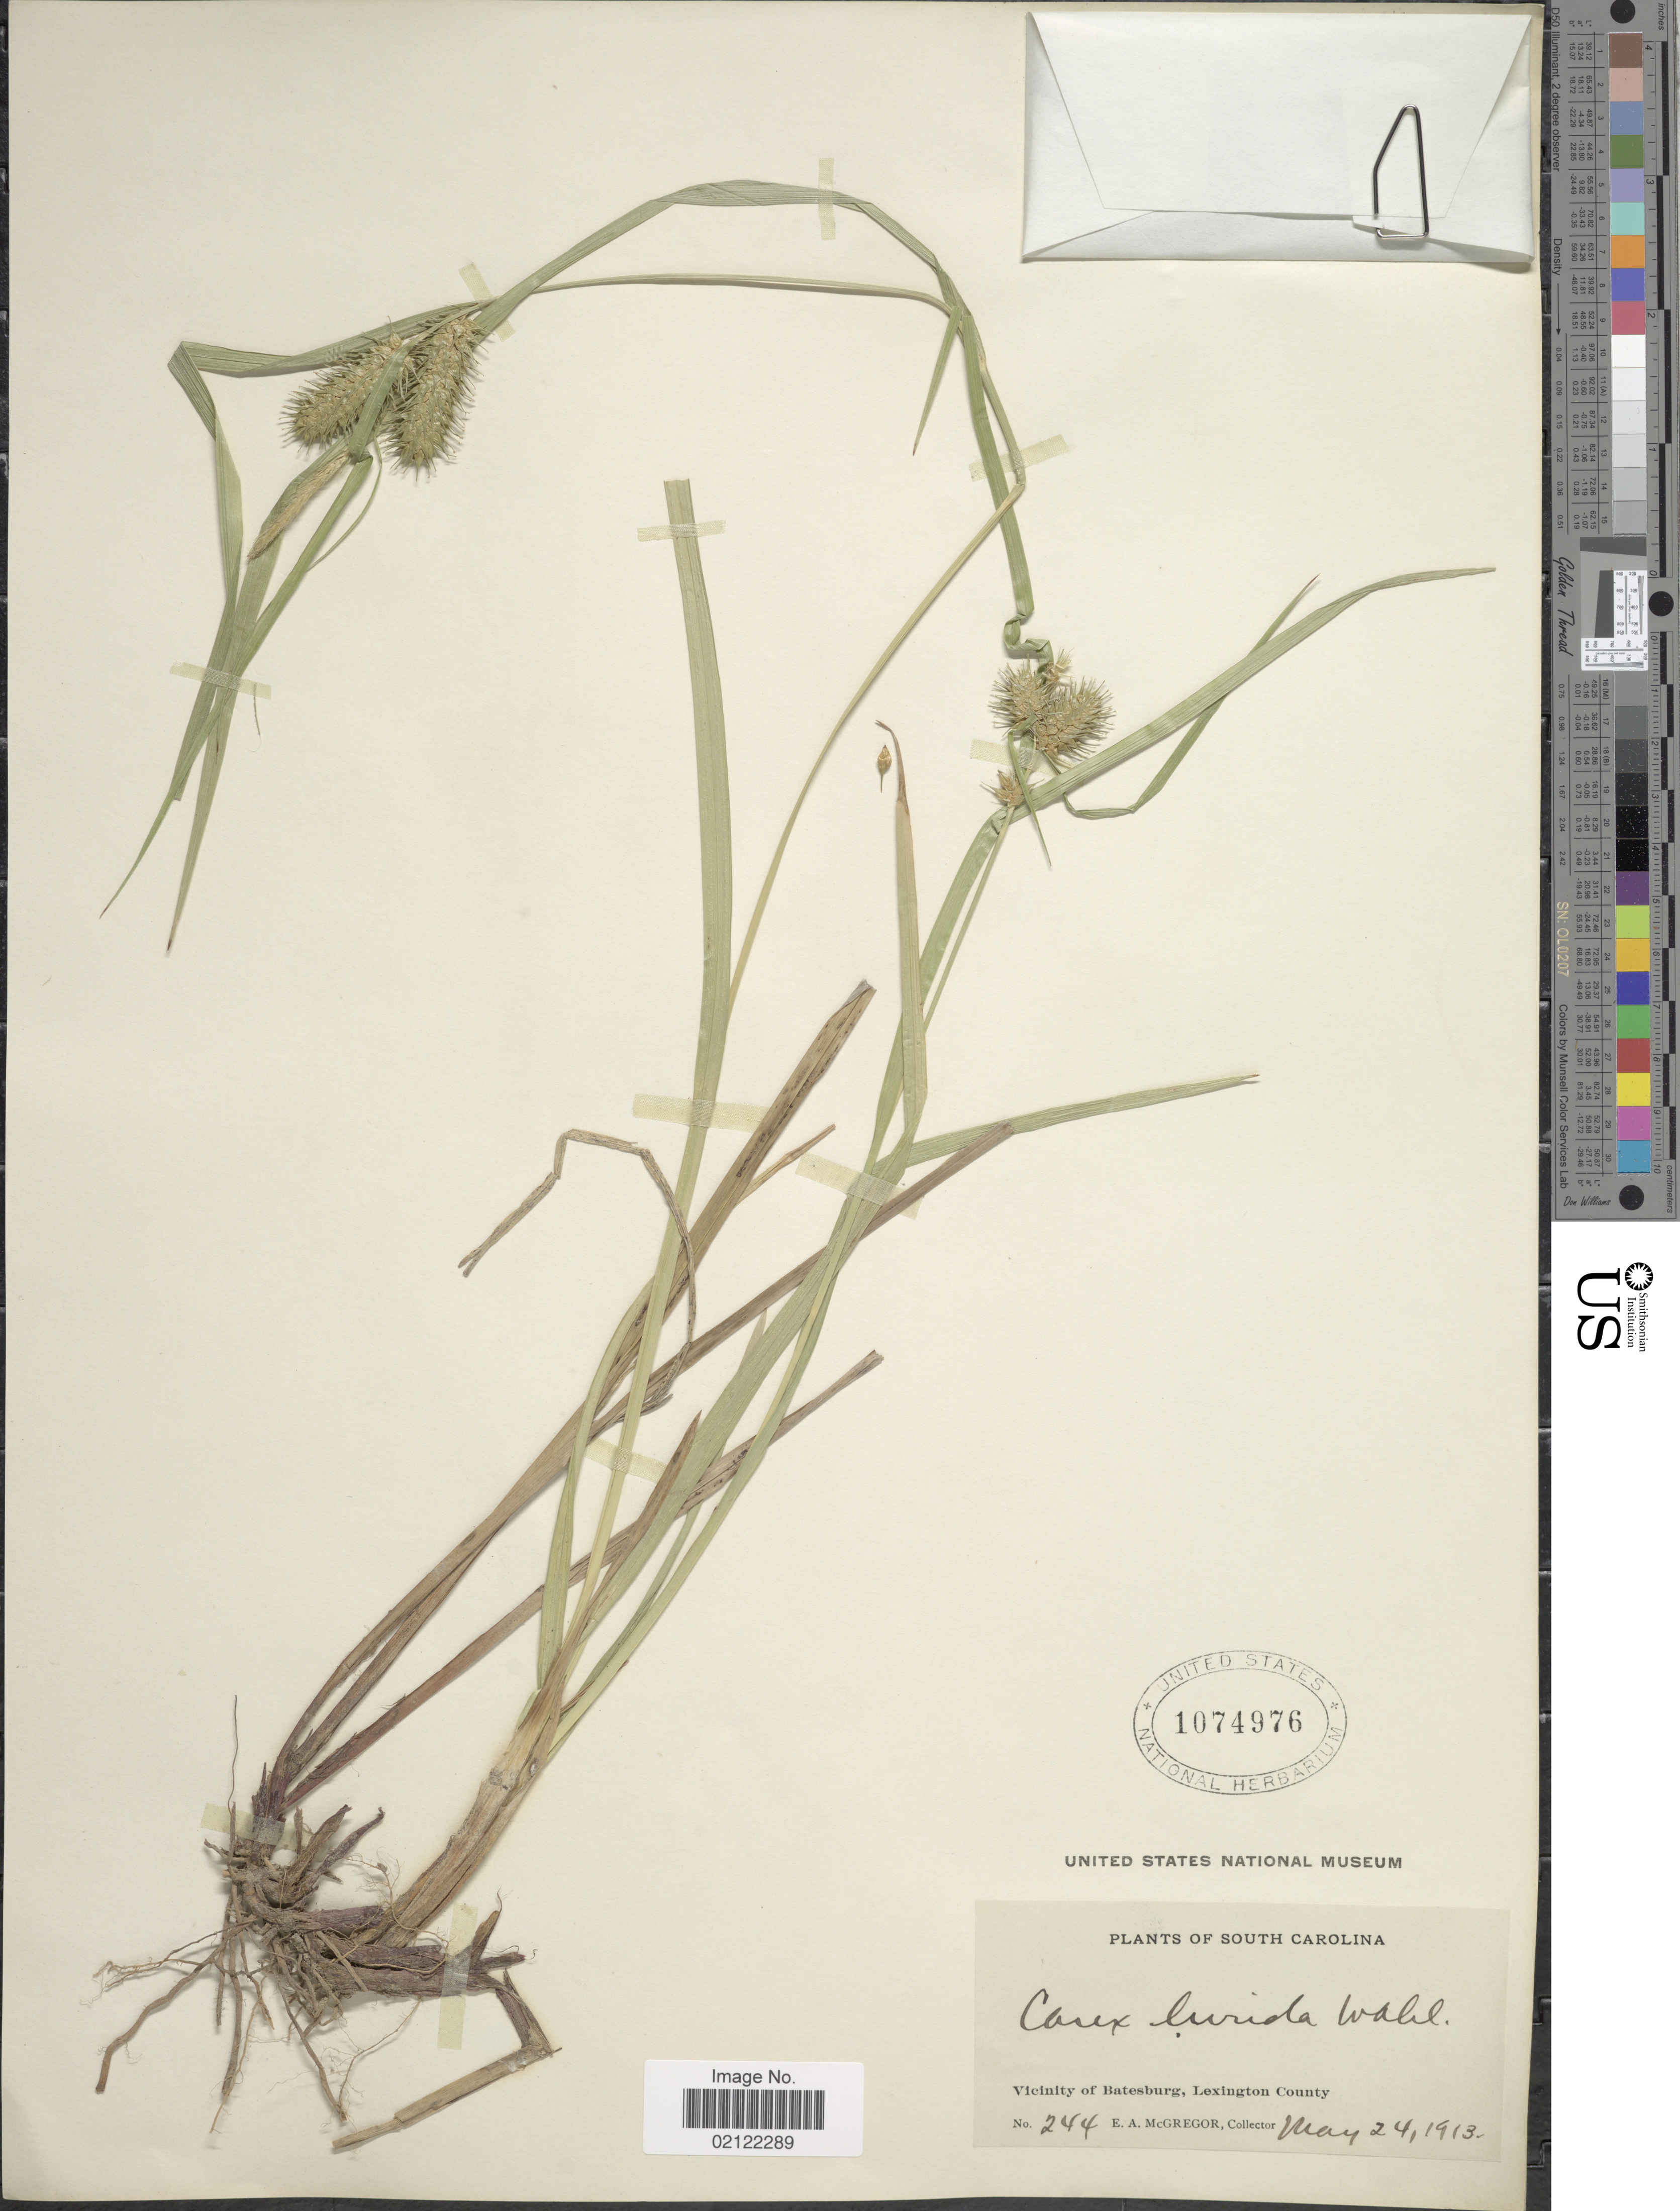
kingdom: Plantae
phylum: Tracheophyta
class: Liliopsida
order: Poales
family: Cyperaceae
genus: Carex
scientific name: Carex lurida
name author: Wahlenb.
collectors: E. A. McGregor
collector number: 244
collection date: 1913-05-24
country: United States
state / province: South Carolina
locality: Vicinity of Batesburg, Lexington County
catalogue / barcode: US 1074976